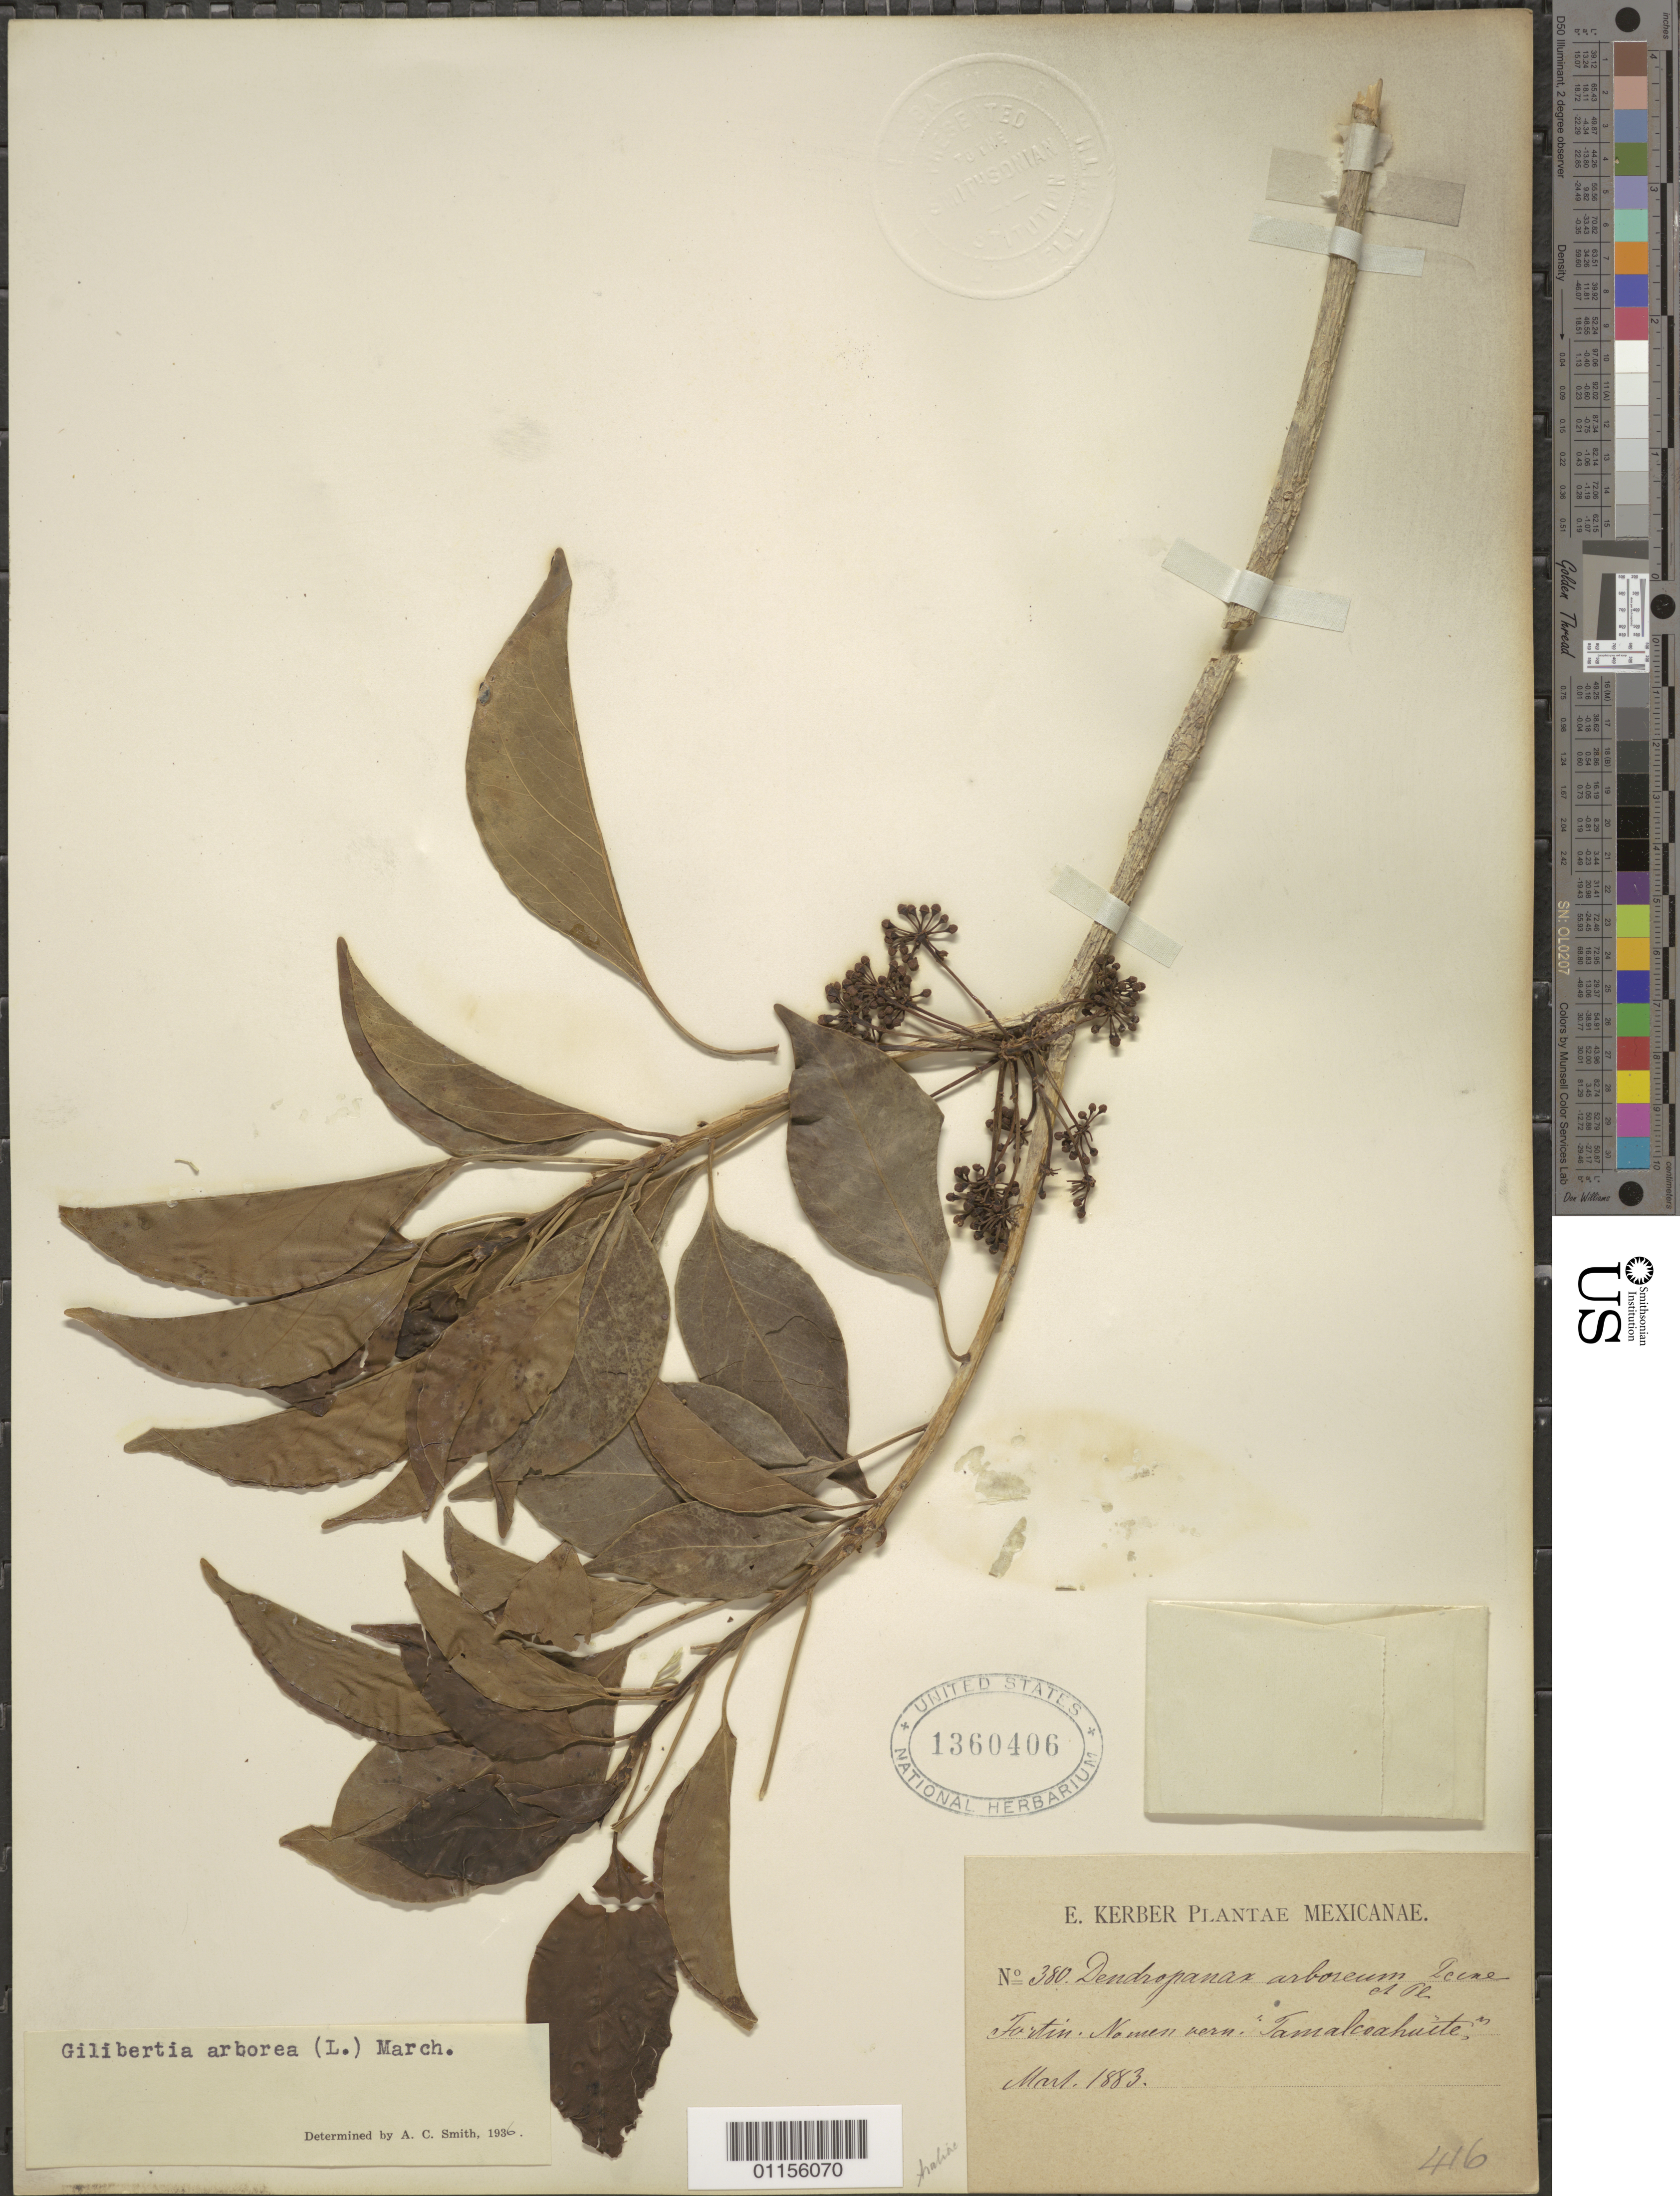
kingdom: Plantae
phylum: Tracheophyta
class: Magnoliopsida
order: Apiales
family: Araliaceae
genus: Dendropanax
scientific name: Dendropanax arboreus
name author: (L.) Decne. & Planch.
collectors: E. Kerber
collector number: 380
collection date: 1883-03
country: Mexico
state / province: Veracruz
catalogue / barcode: US 1360406